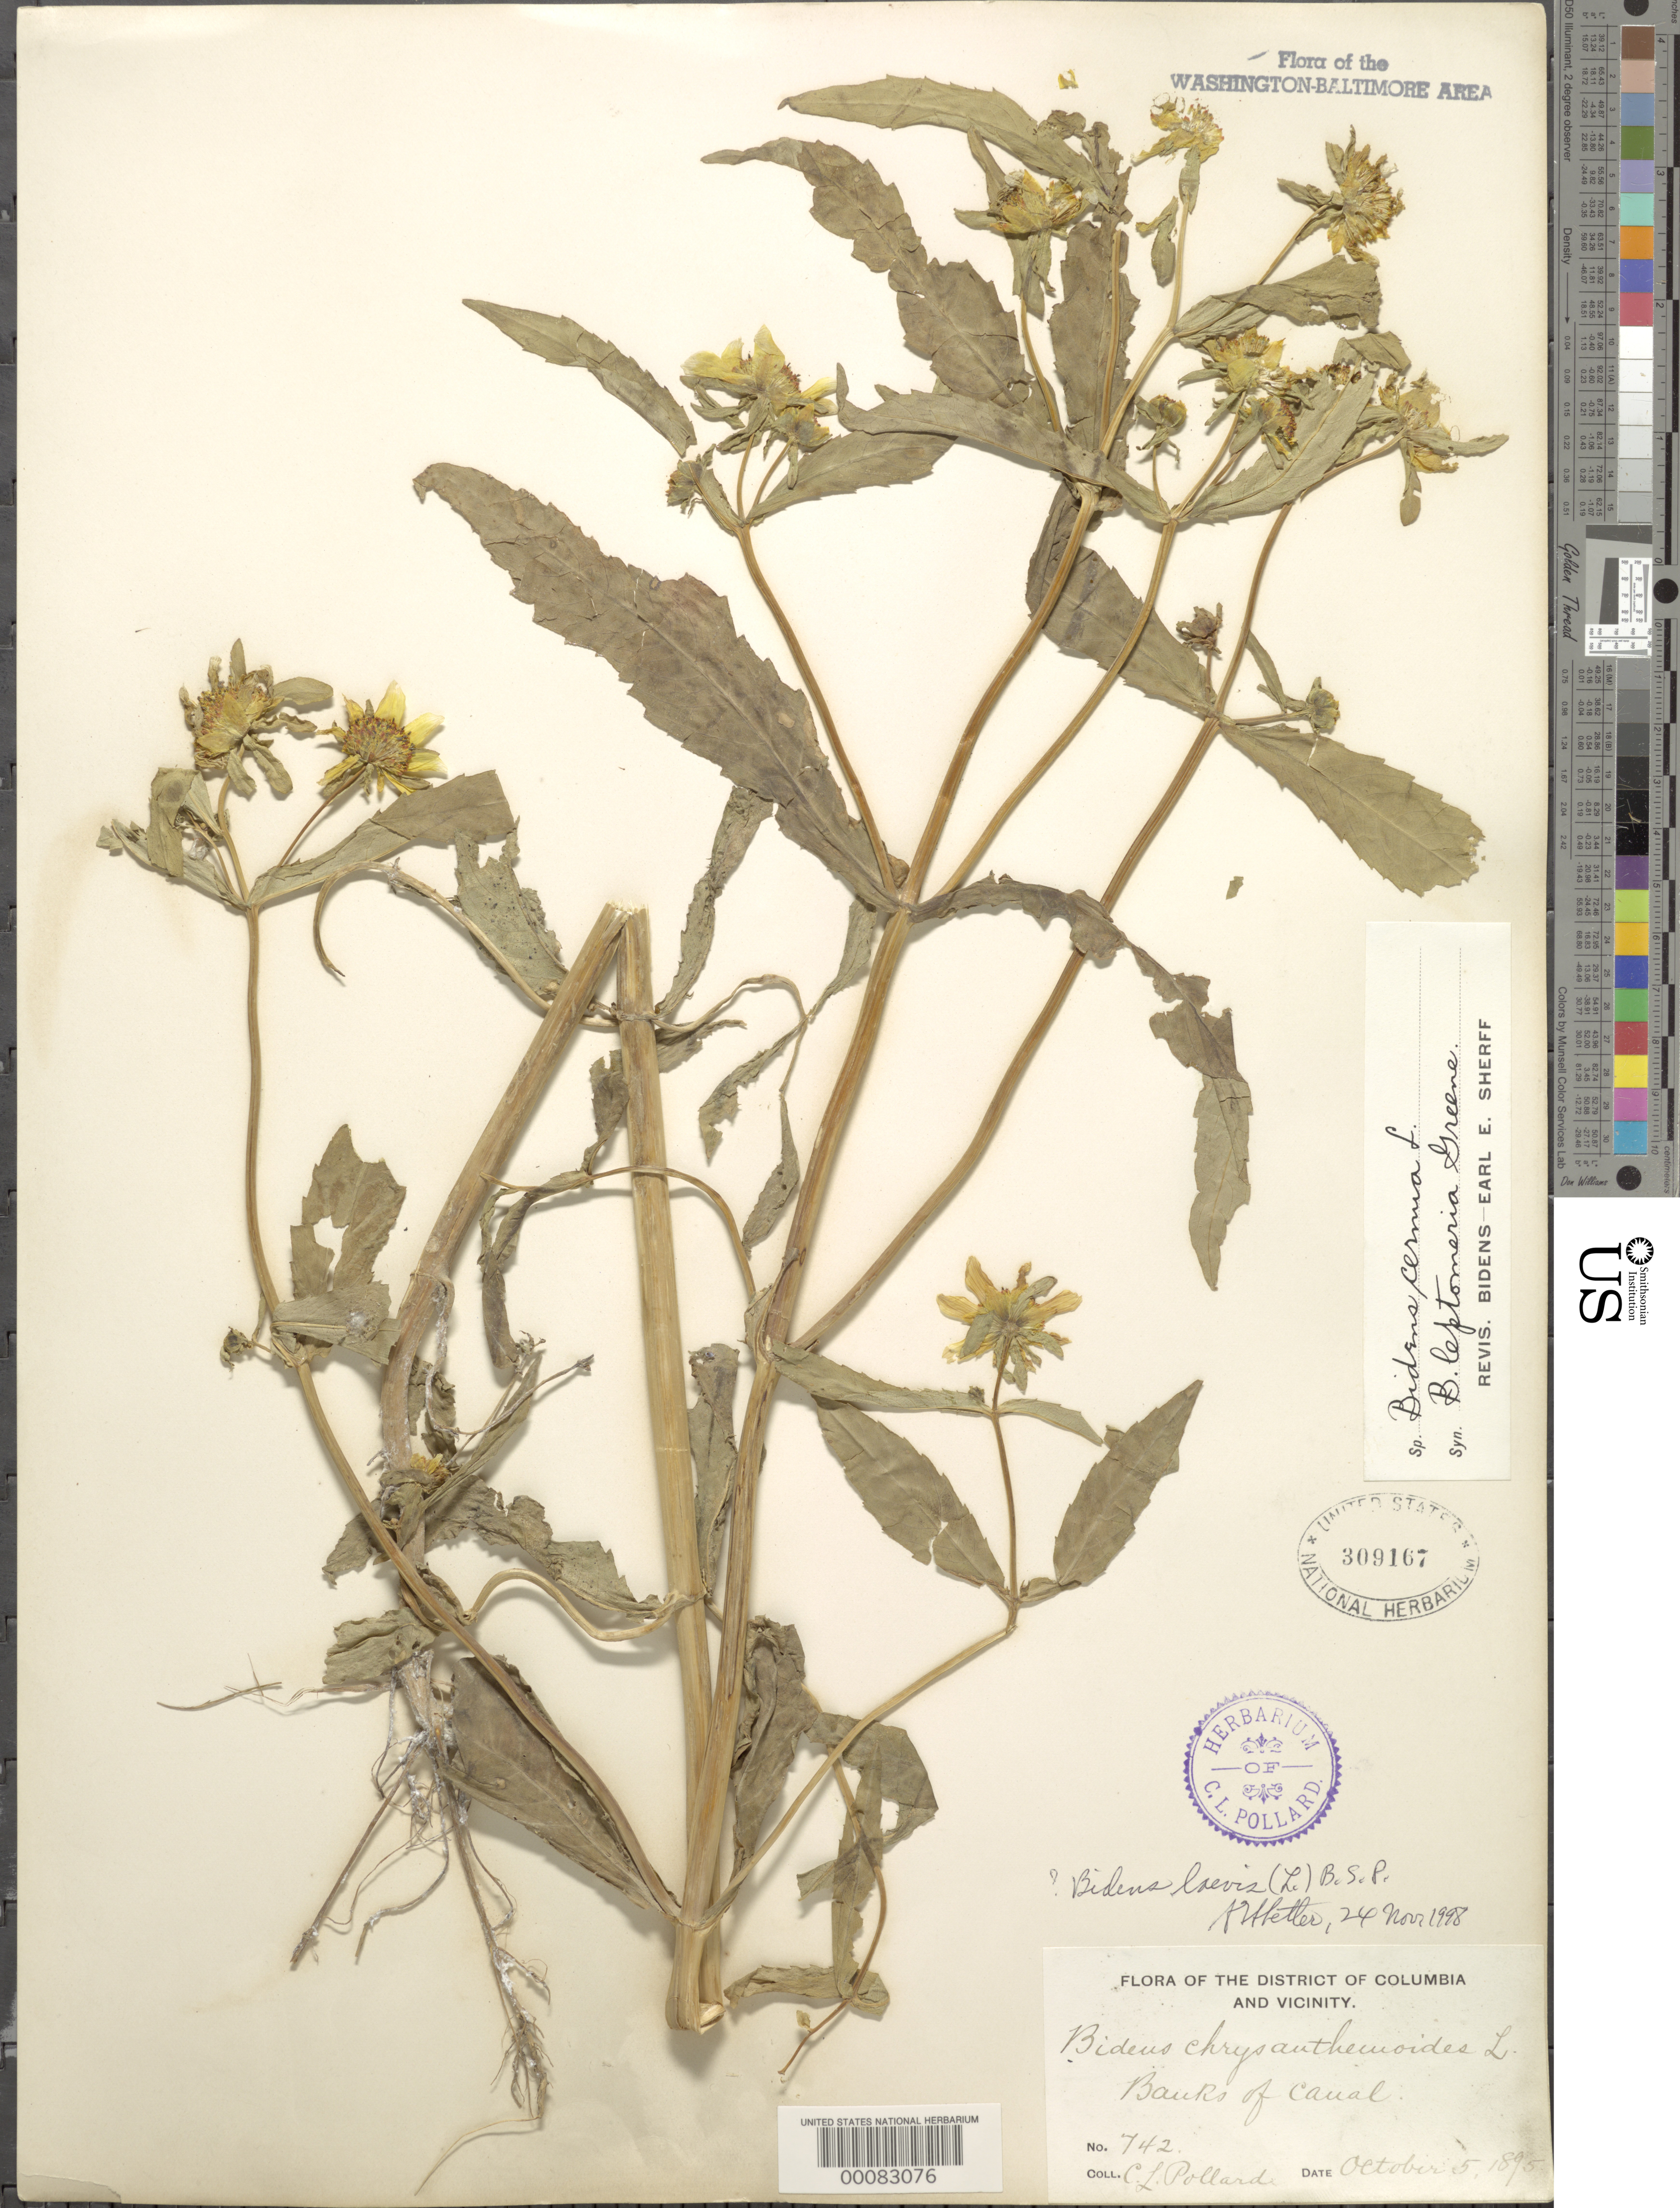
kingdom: Plantae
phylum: Tracheophyta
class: Magnoliopsida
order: Asterales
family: Asteraceae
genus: Bidens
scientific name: Bidens laevis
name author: (L.) Britton, Stearns & Poggenb.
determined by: Shetler, Stanwyn G., (US), NMNH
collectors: C. L. Pollard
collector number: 742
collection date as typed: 05 Oct 1895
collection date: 1895-10-05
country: United States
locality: Canal Banks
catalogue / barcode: US 309167